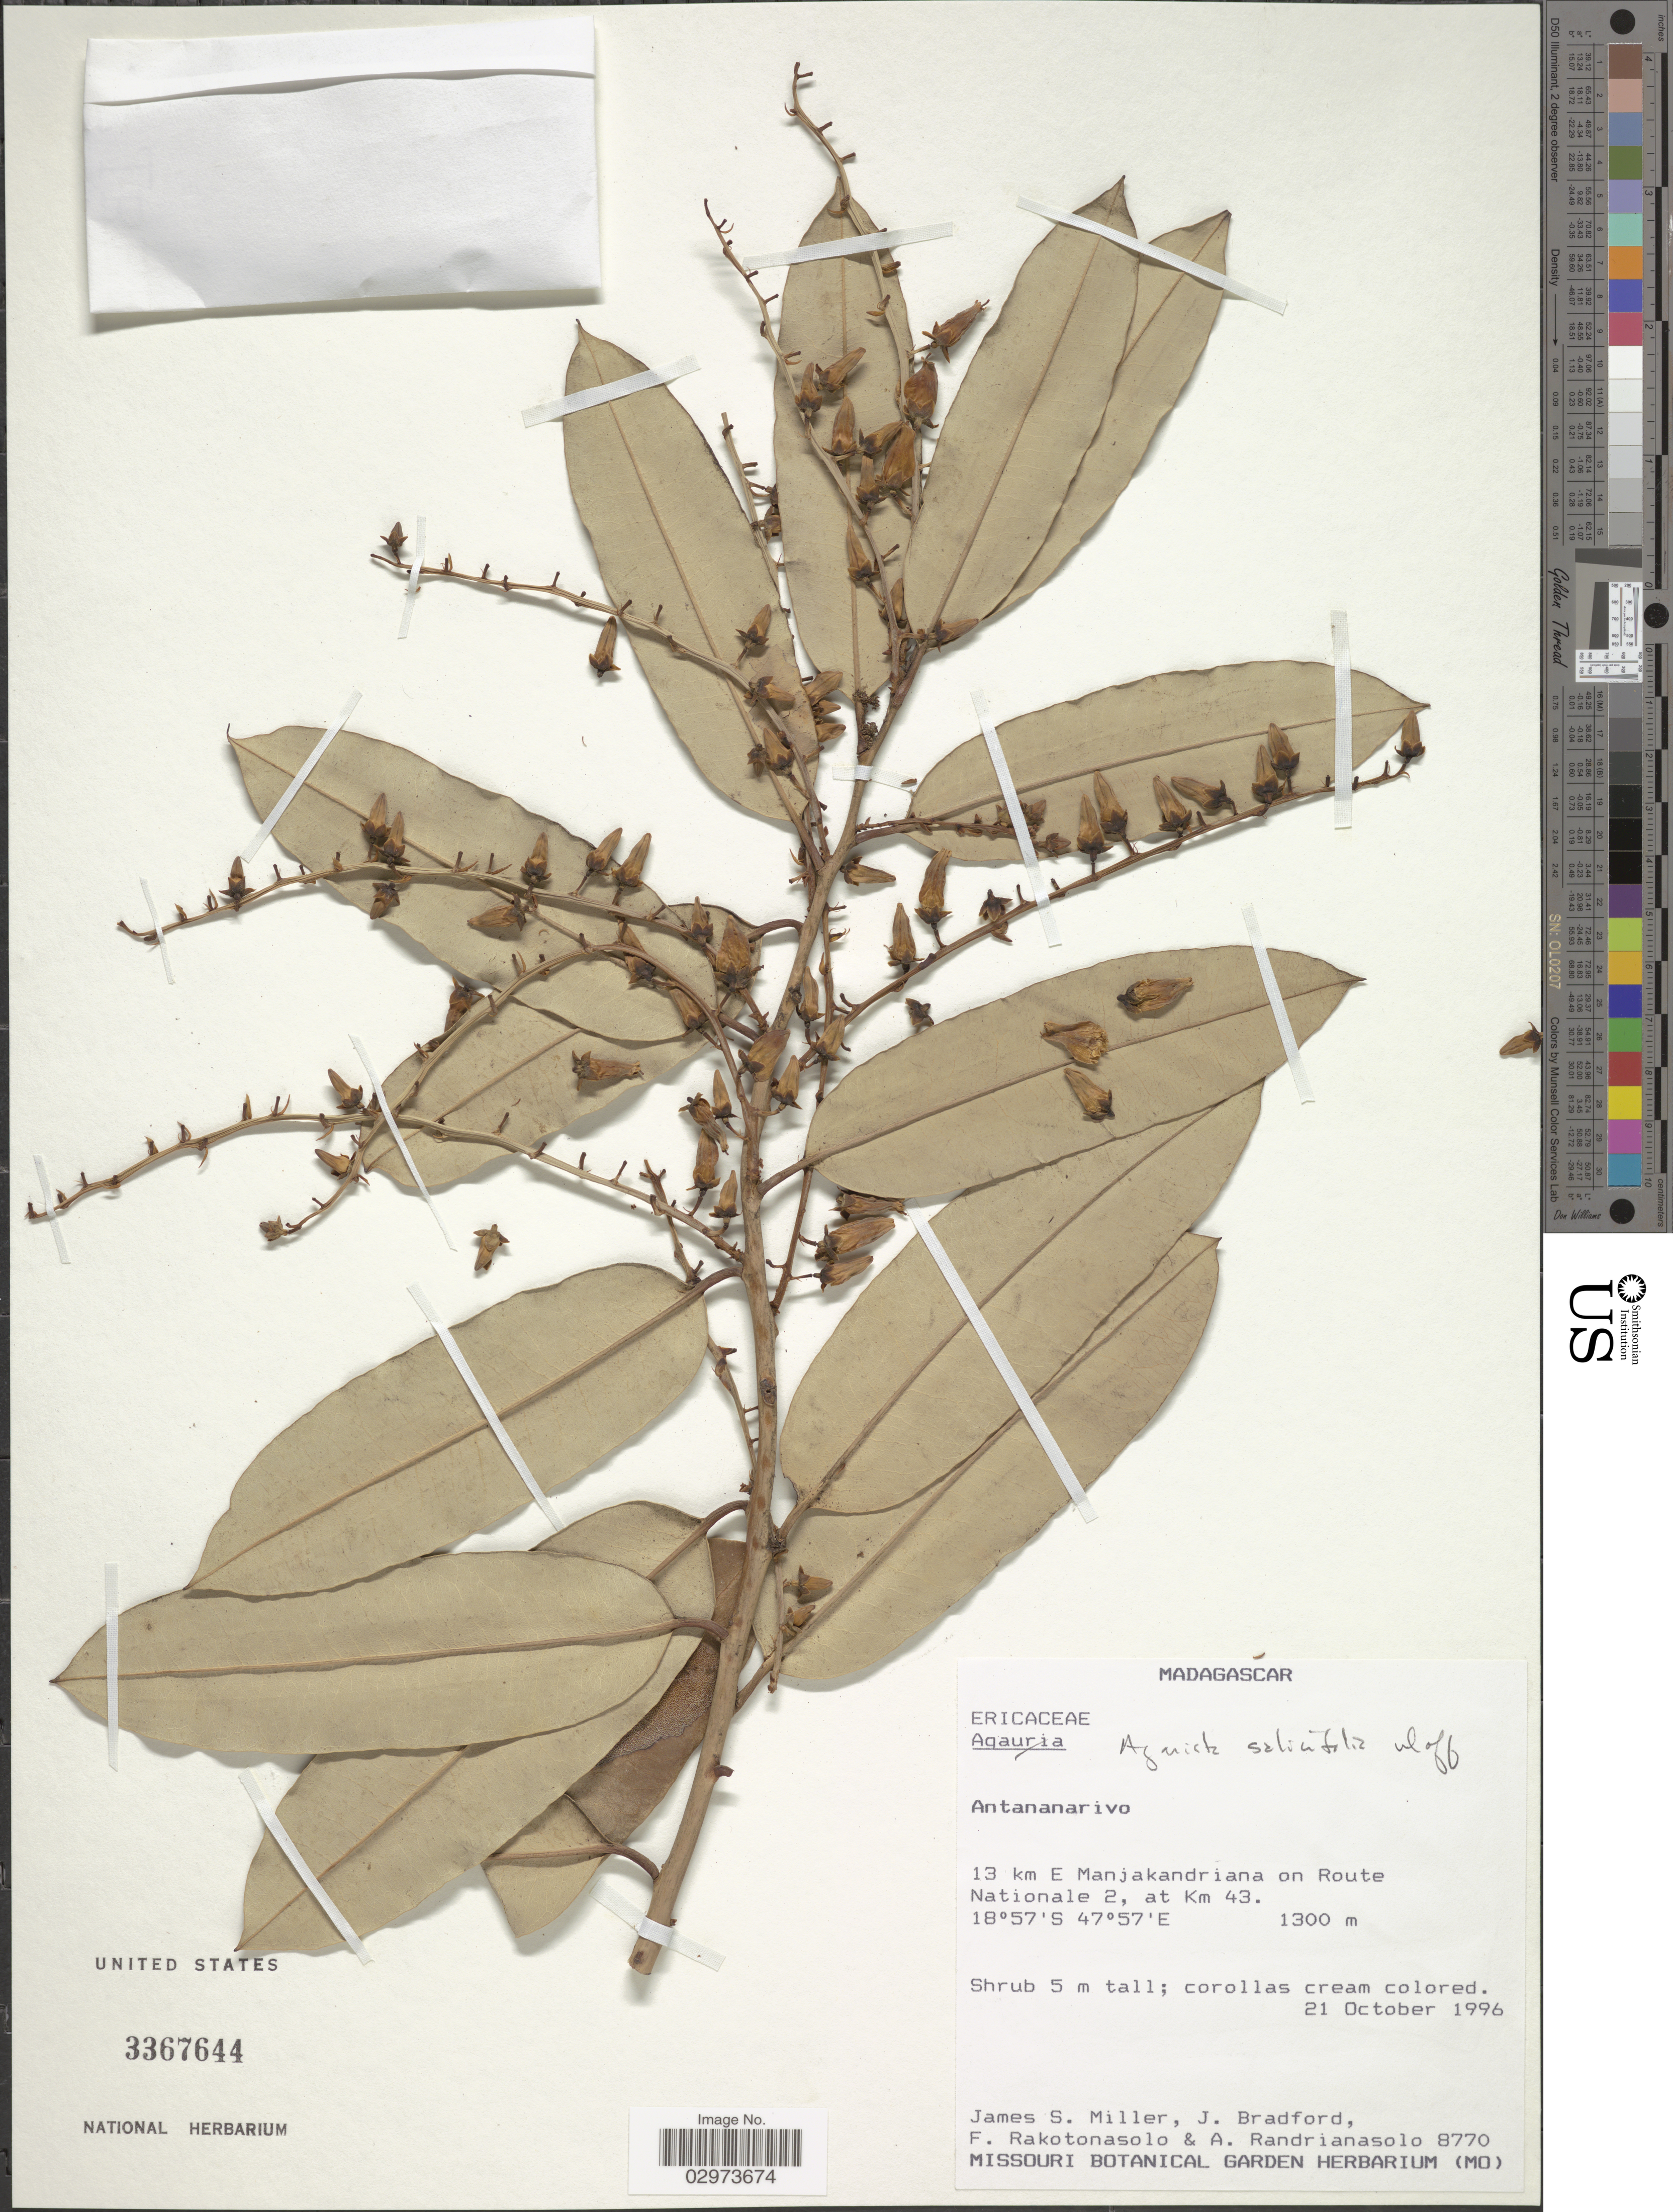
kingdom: Plantae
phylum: Tracheophyta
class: Magnoliopsida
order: Ericales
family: Ericaceae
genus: Agarista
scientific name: Agarista salicifolia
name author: (Lam.) G. Don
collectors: J. S. Miller, J. Bradford, F. Rakotonasolo & A. Randrianasolo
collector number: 8770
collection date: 1996-10-21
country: Madagascar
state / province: Alaotra Mangoro / Analamanga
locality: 13 km E Manjakandriana on Route Nationale 2, at Km 43.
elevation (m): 1300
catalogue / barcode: US 3367644